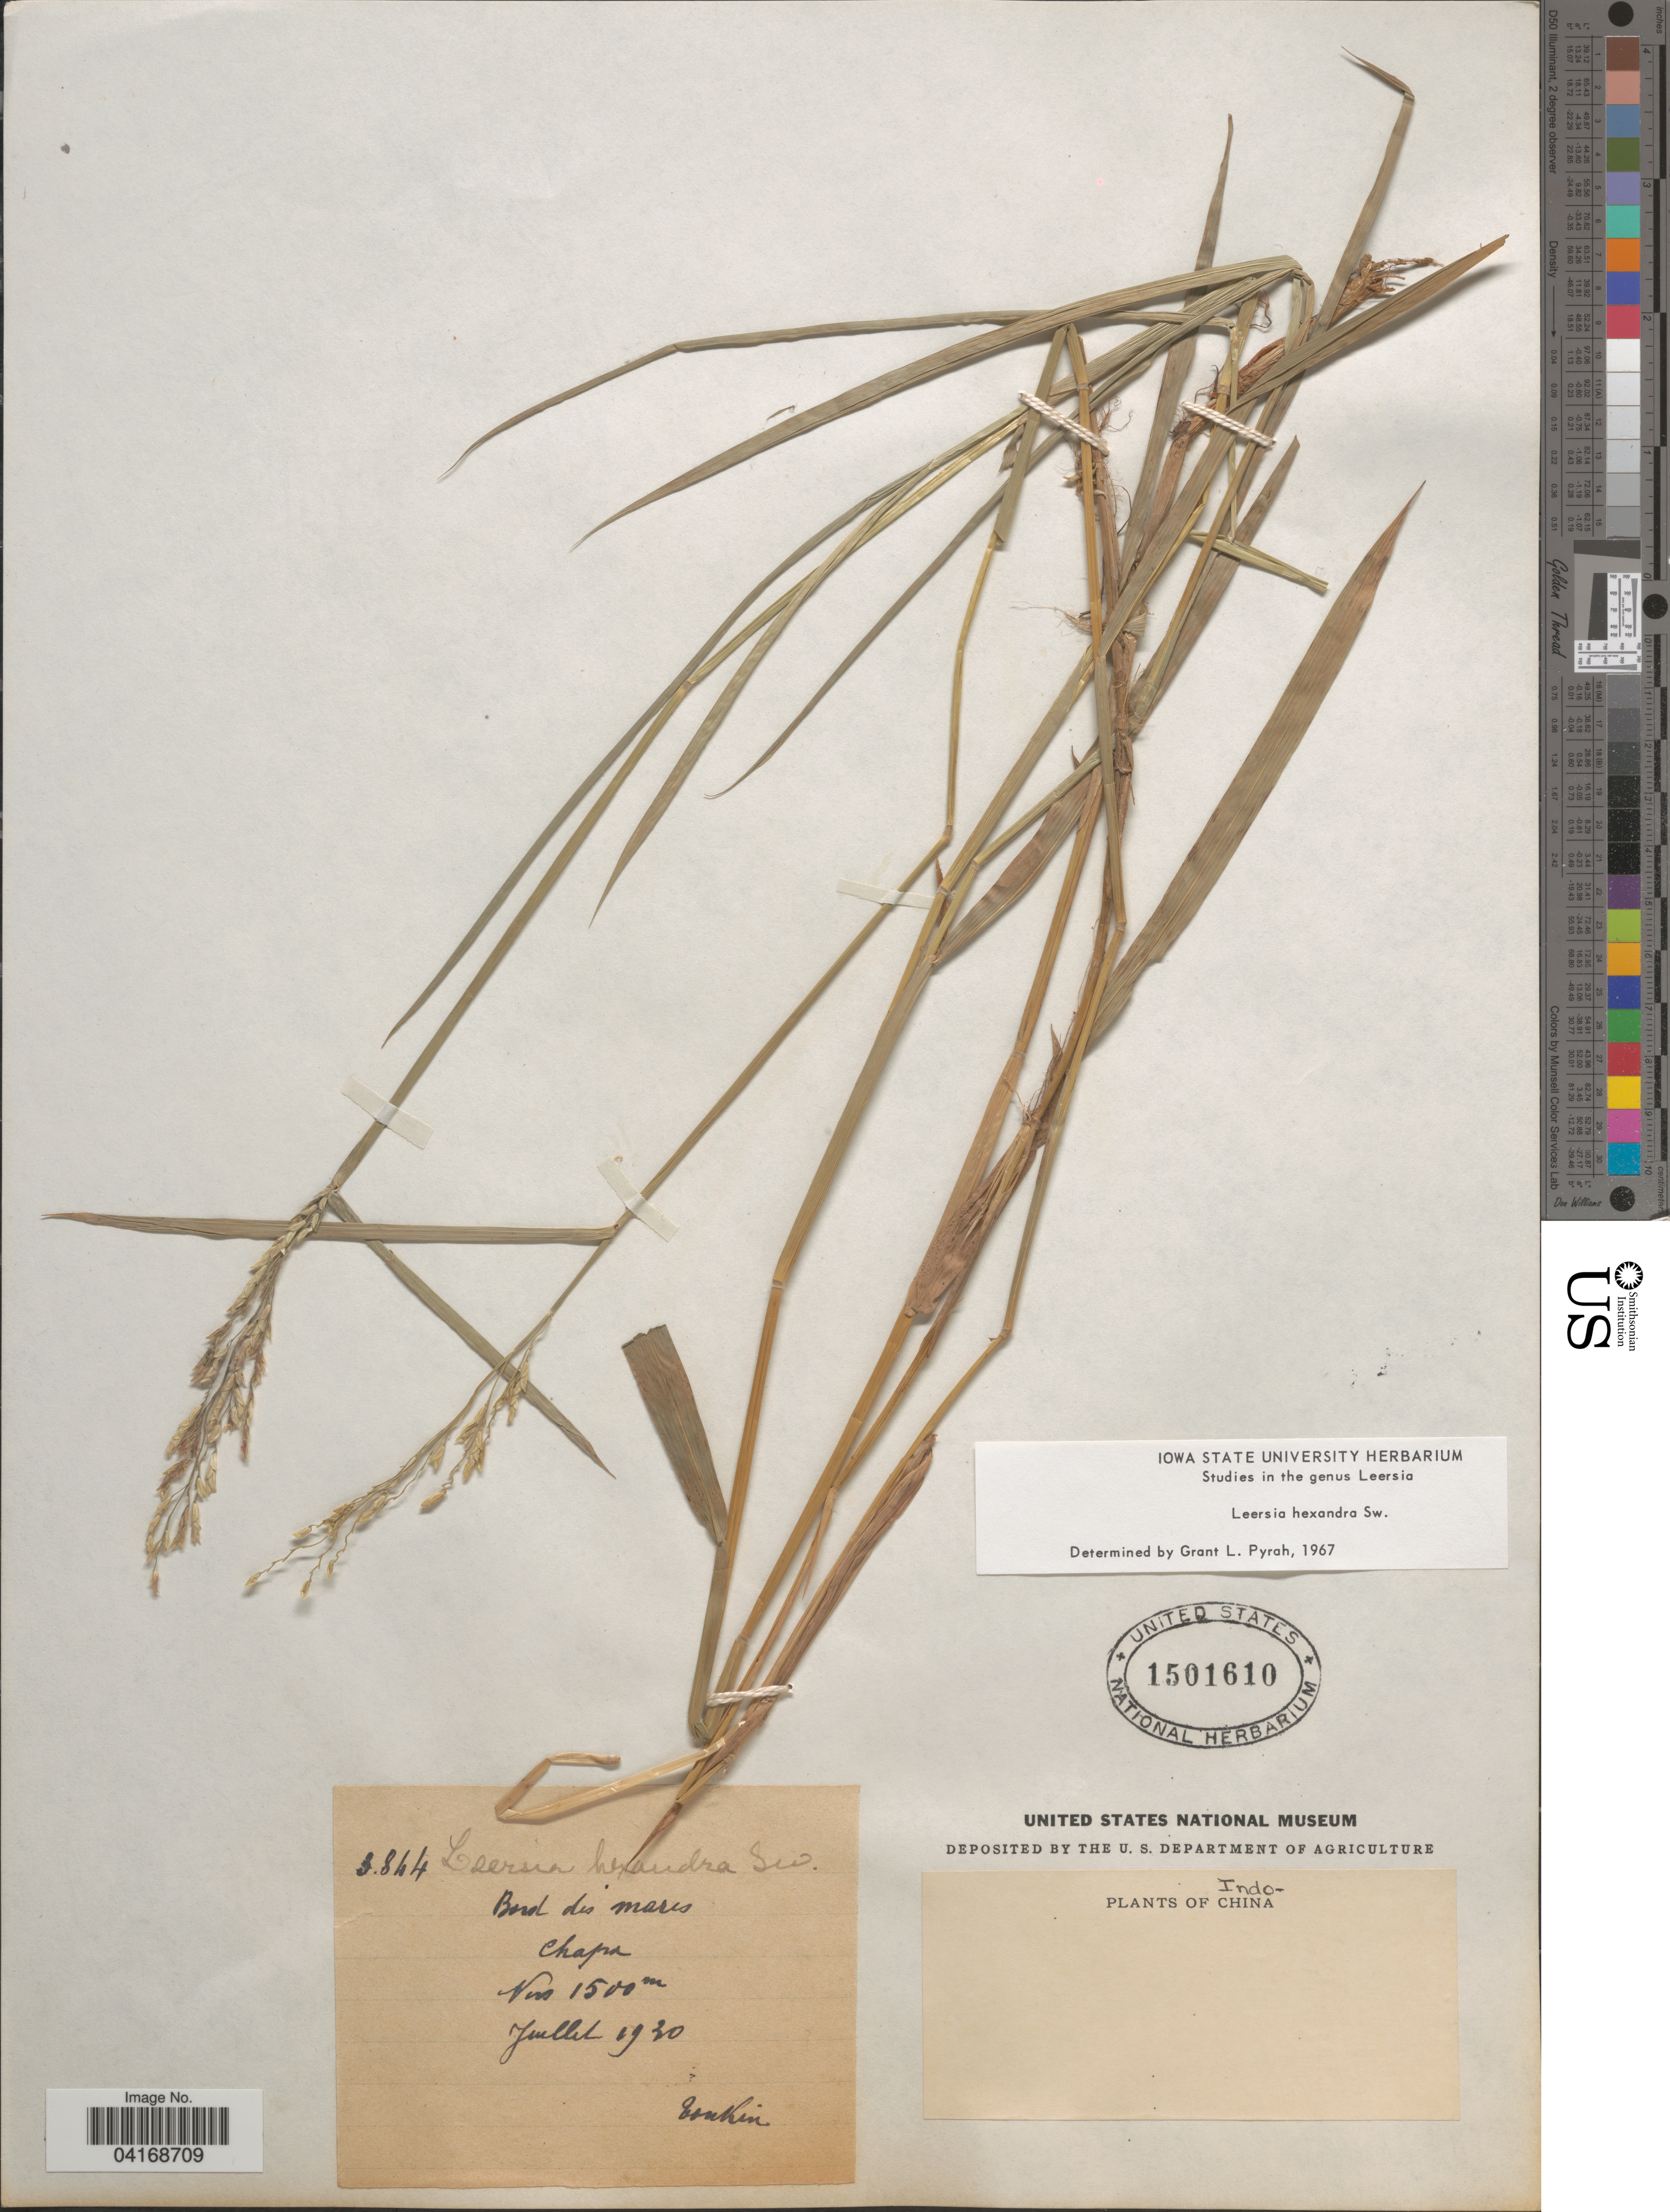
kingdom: Plantae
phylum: Tracheophyta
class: Liliopsida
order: Poales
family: Poaceae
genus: Leersia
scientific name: Leersia hexandra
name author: Sw.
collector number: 3844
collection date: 1930-07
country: Vietnam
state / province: Lào Cai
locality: Bord des mares Chapa. Tonkin. Indo-China.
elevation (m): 1500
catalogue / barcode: US 1501610